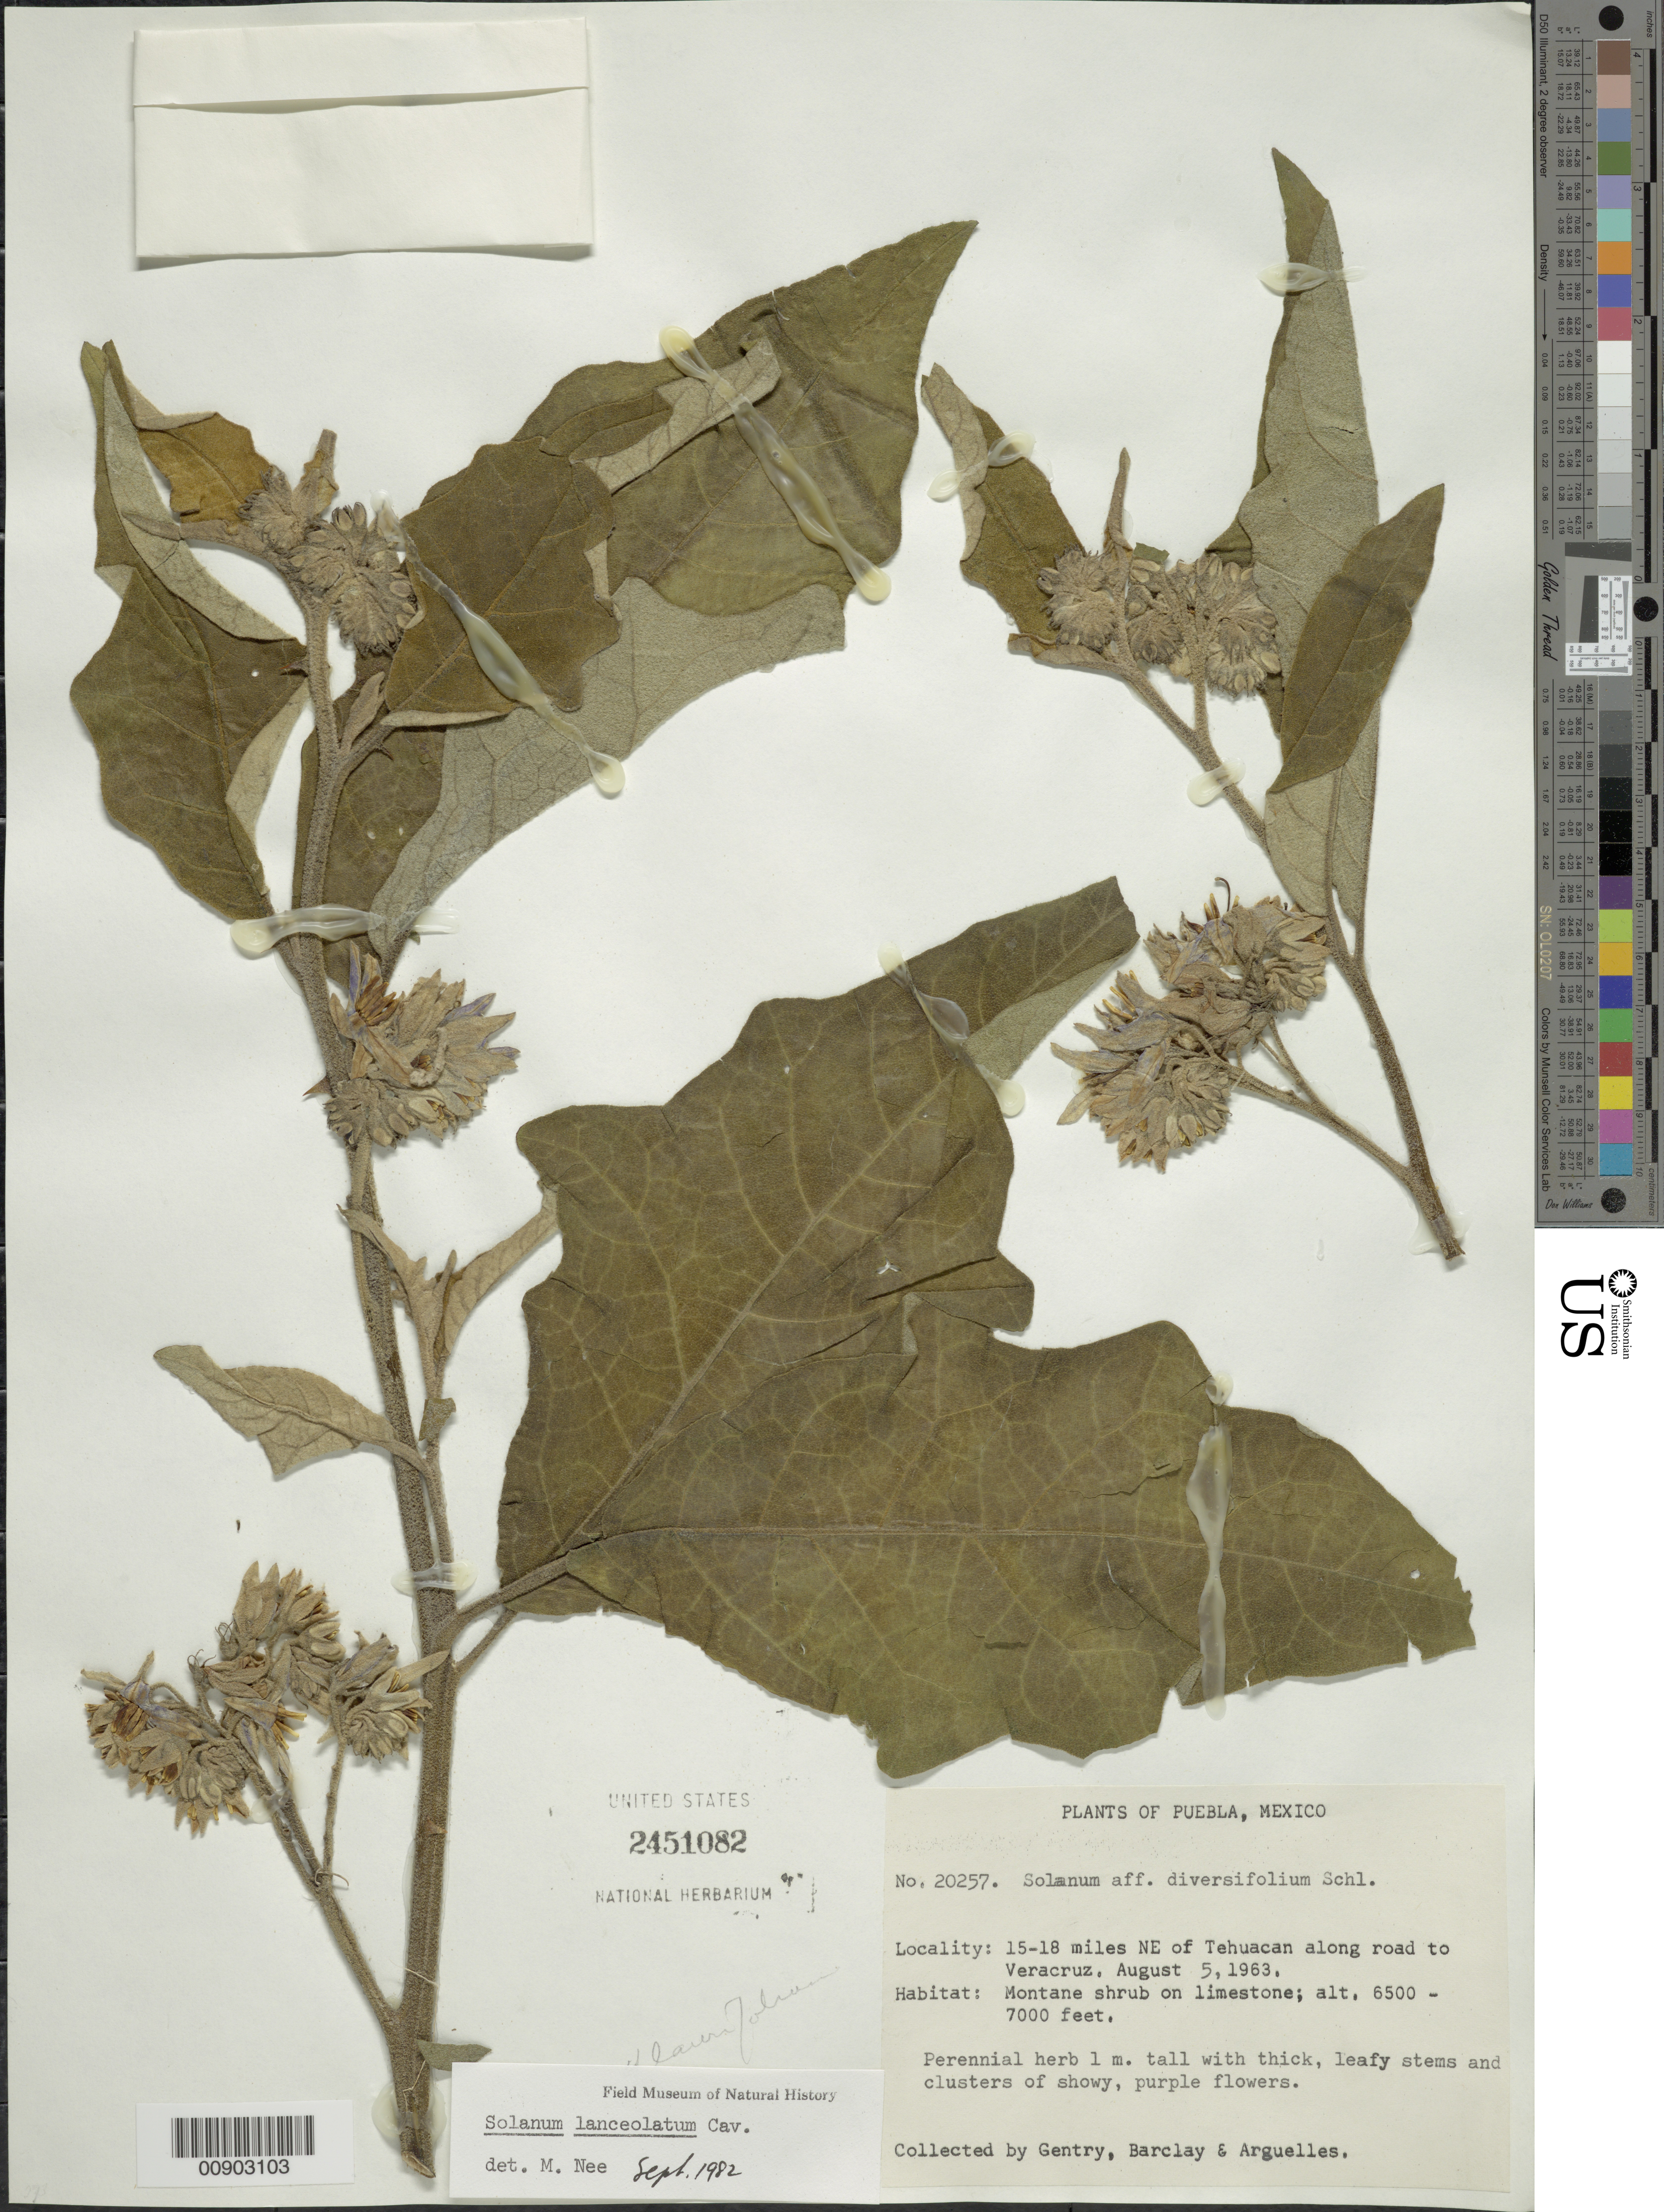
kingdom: Plantae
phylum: Tracheophyta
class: Magnoliopsida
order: Solanales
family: Solanaceae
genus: Solanum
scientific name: Solanum lanceolatum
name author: Cav.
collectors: Gentry, --, -- Barclay & Arguelles, --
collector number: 20257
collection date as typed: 05 Aug 1963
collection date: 1963-08-05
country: Mexico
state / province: Puebla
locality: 15-18 miles NE of Tehuacán along road to Varacruz.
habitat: Montane shrub on limestone.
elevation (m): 1981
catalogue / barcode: US 2451082